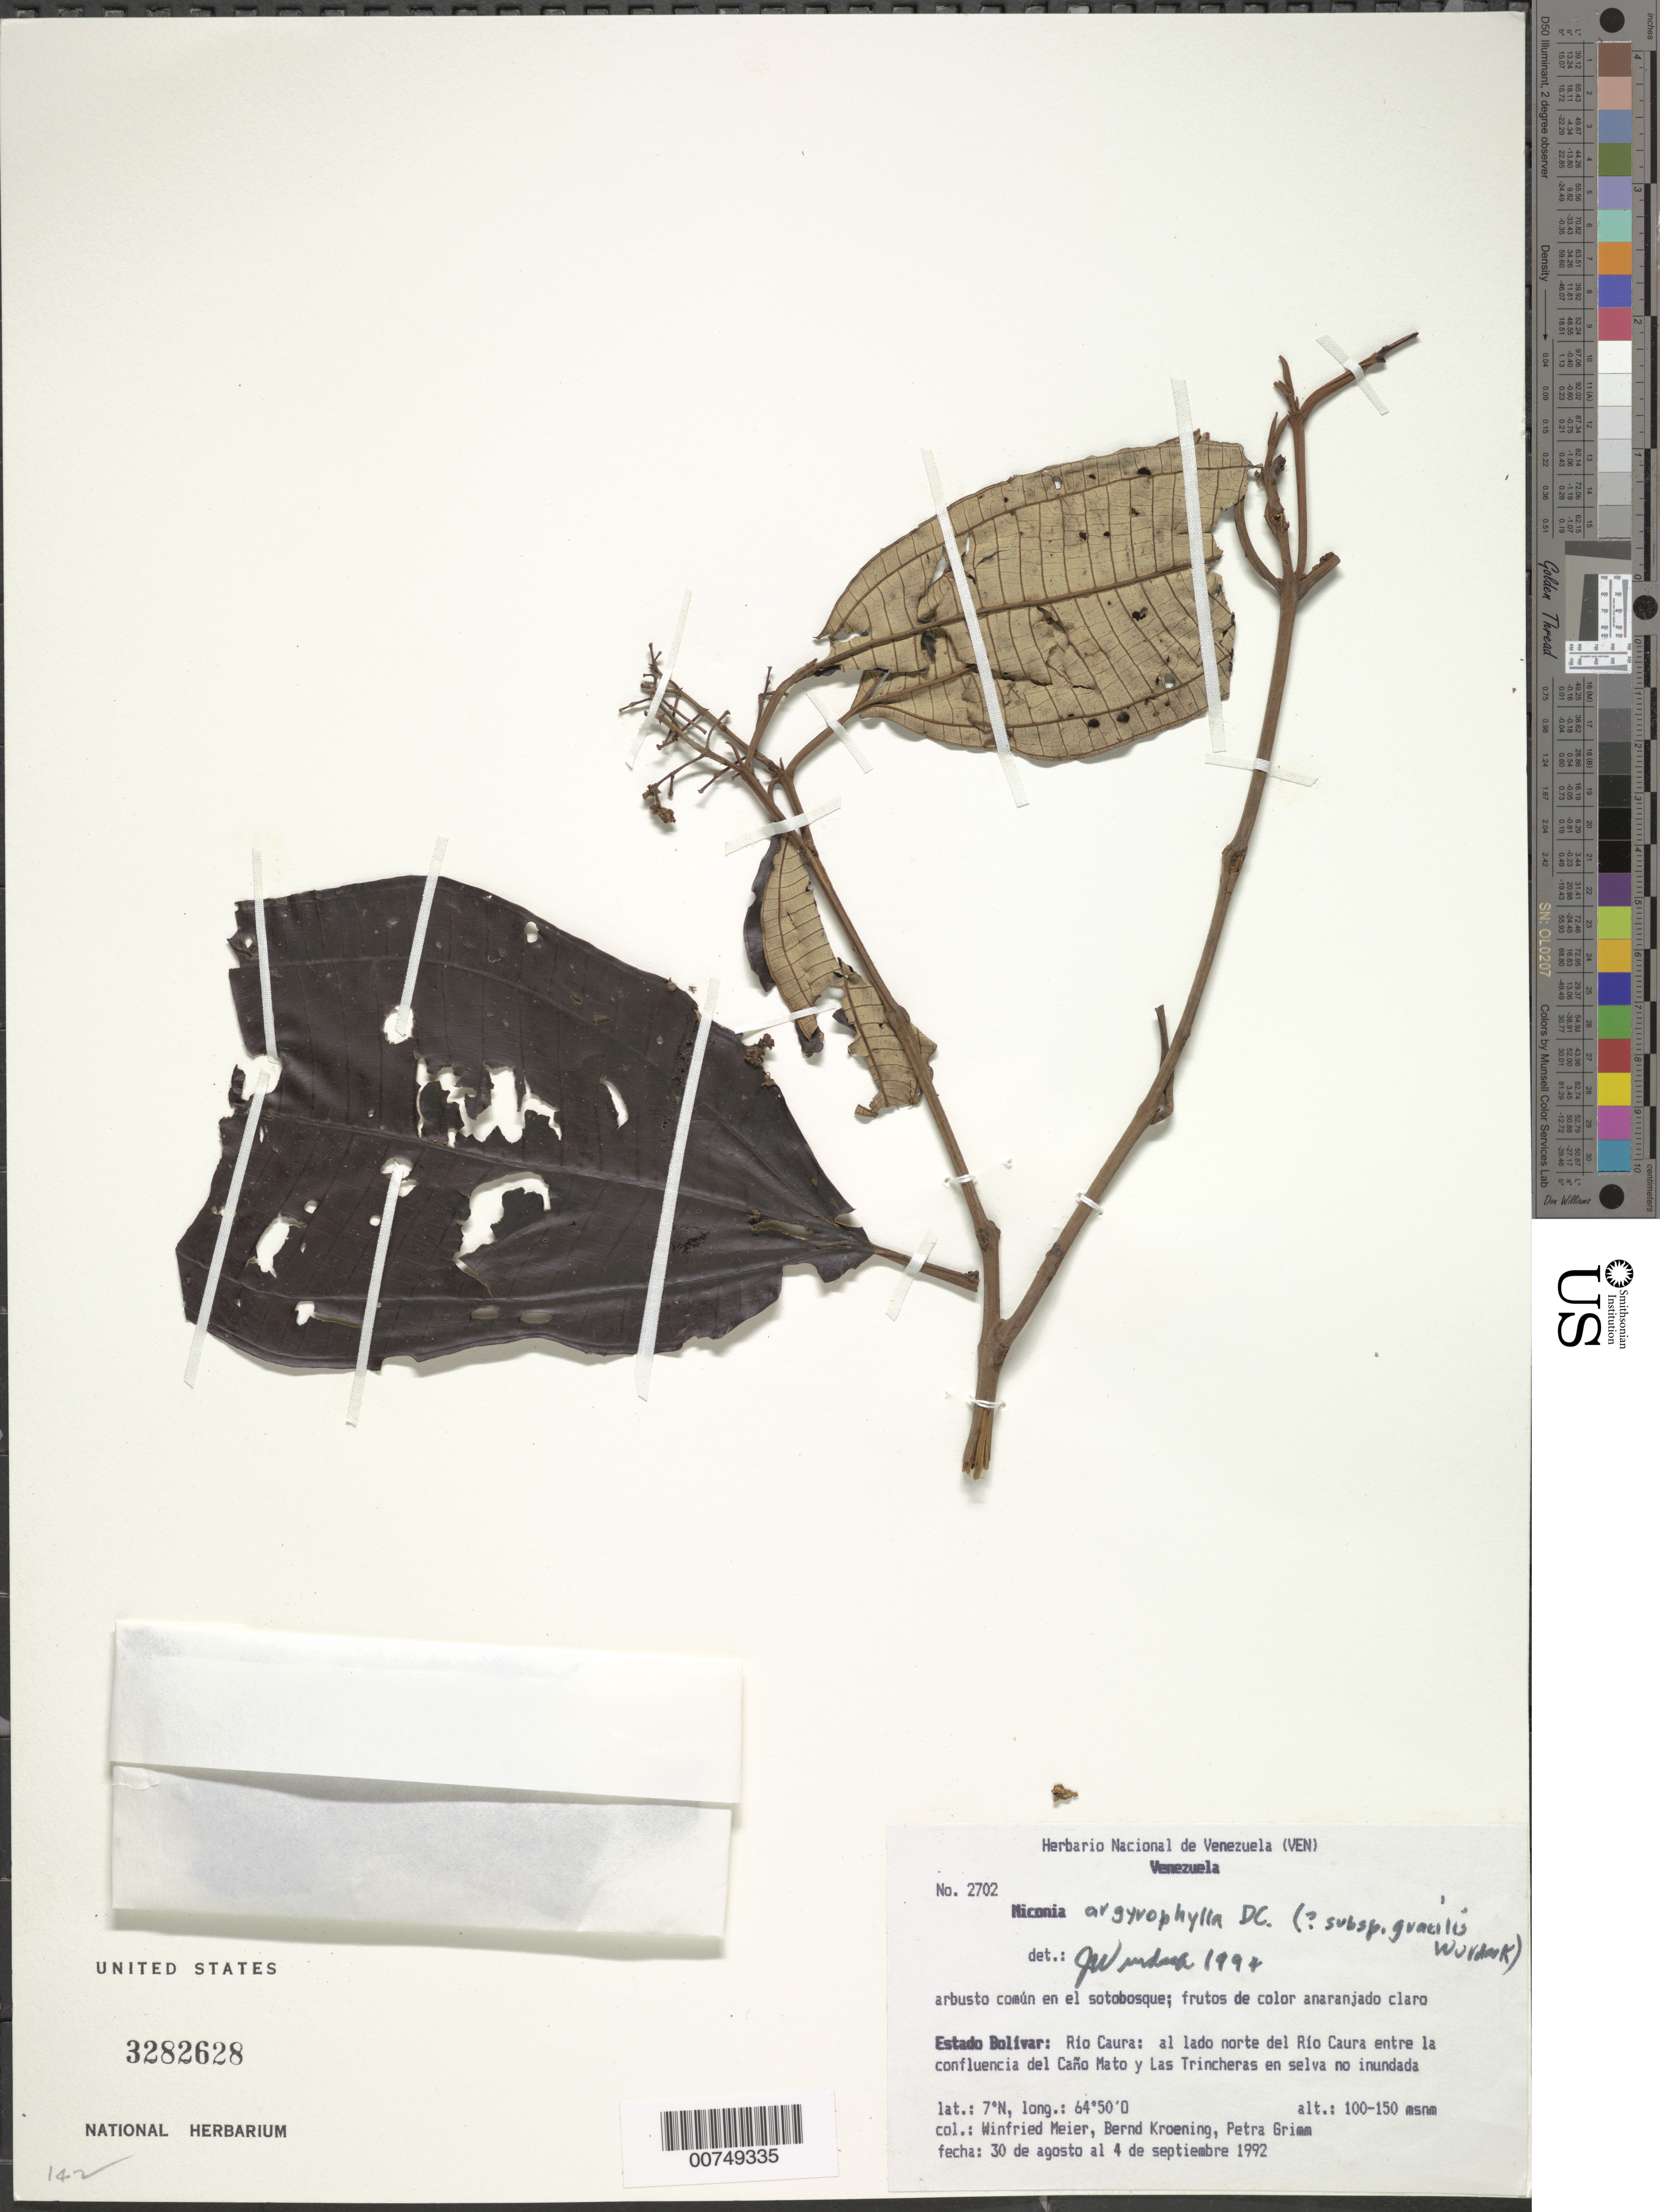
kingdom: Plantae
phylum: Tracheophyta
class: Magnoliopsida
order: Myrtales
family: Melastomataceae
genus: Miconia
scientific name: Miconia argyrophylla subsp. gracilis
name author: Wurdack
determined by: Wurdack, John J., (US), US (UNITED STATES)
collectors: W. Meier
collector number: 2702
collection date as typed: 30-Aug-92 to 4-Sep-92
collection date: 1992-08-30/1992-09-04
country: Venezuela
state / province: Bolívar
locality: Río Caura, al lado norte del Río Caura entre la confluencia del Caño Mato y Las Trinchera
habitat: Selva no inundada; sotobosque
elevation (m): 100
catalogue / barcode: US 3282628